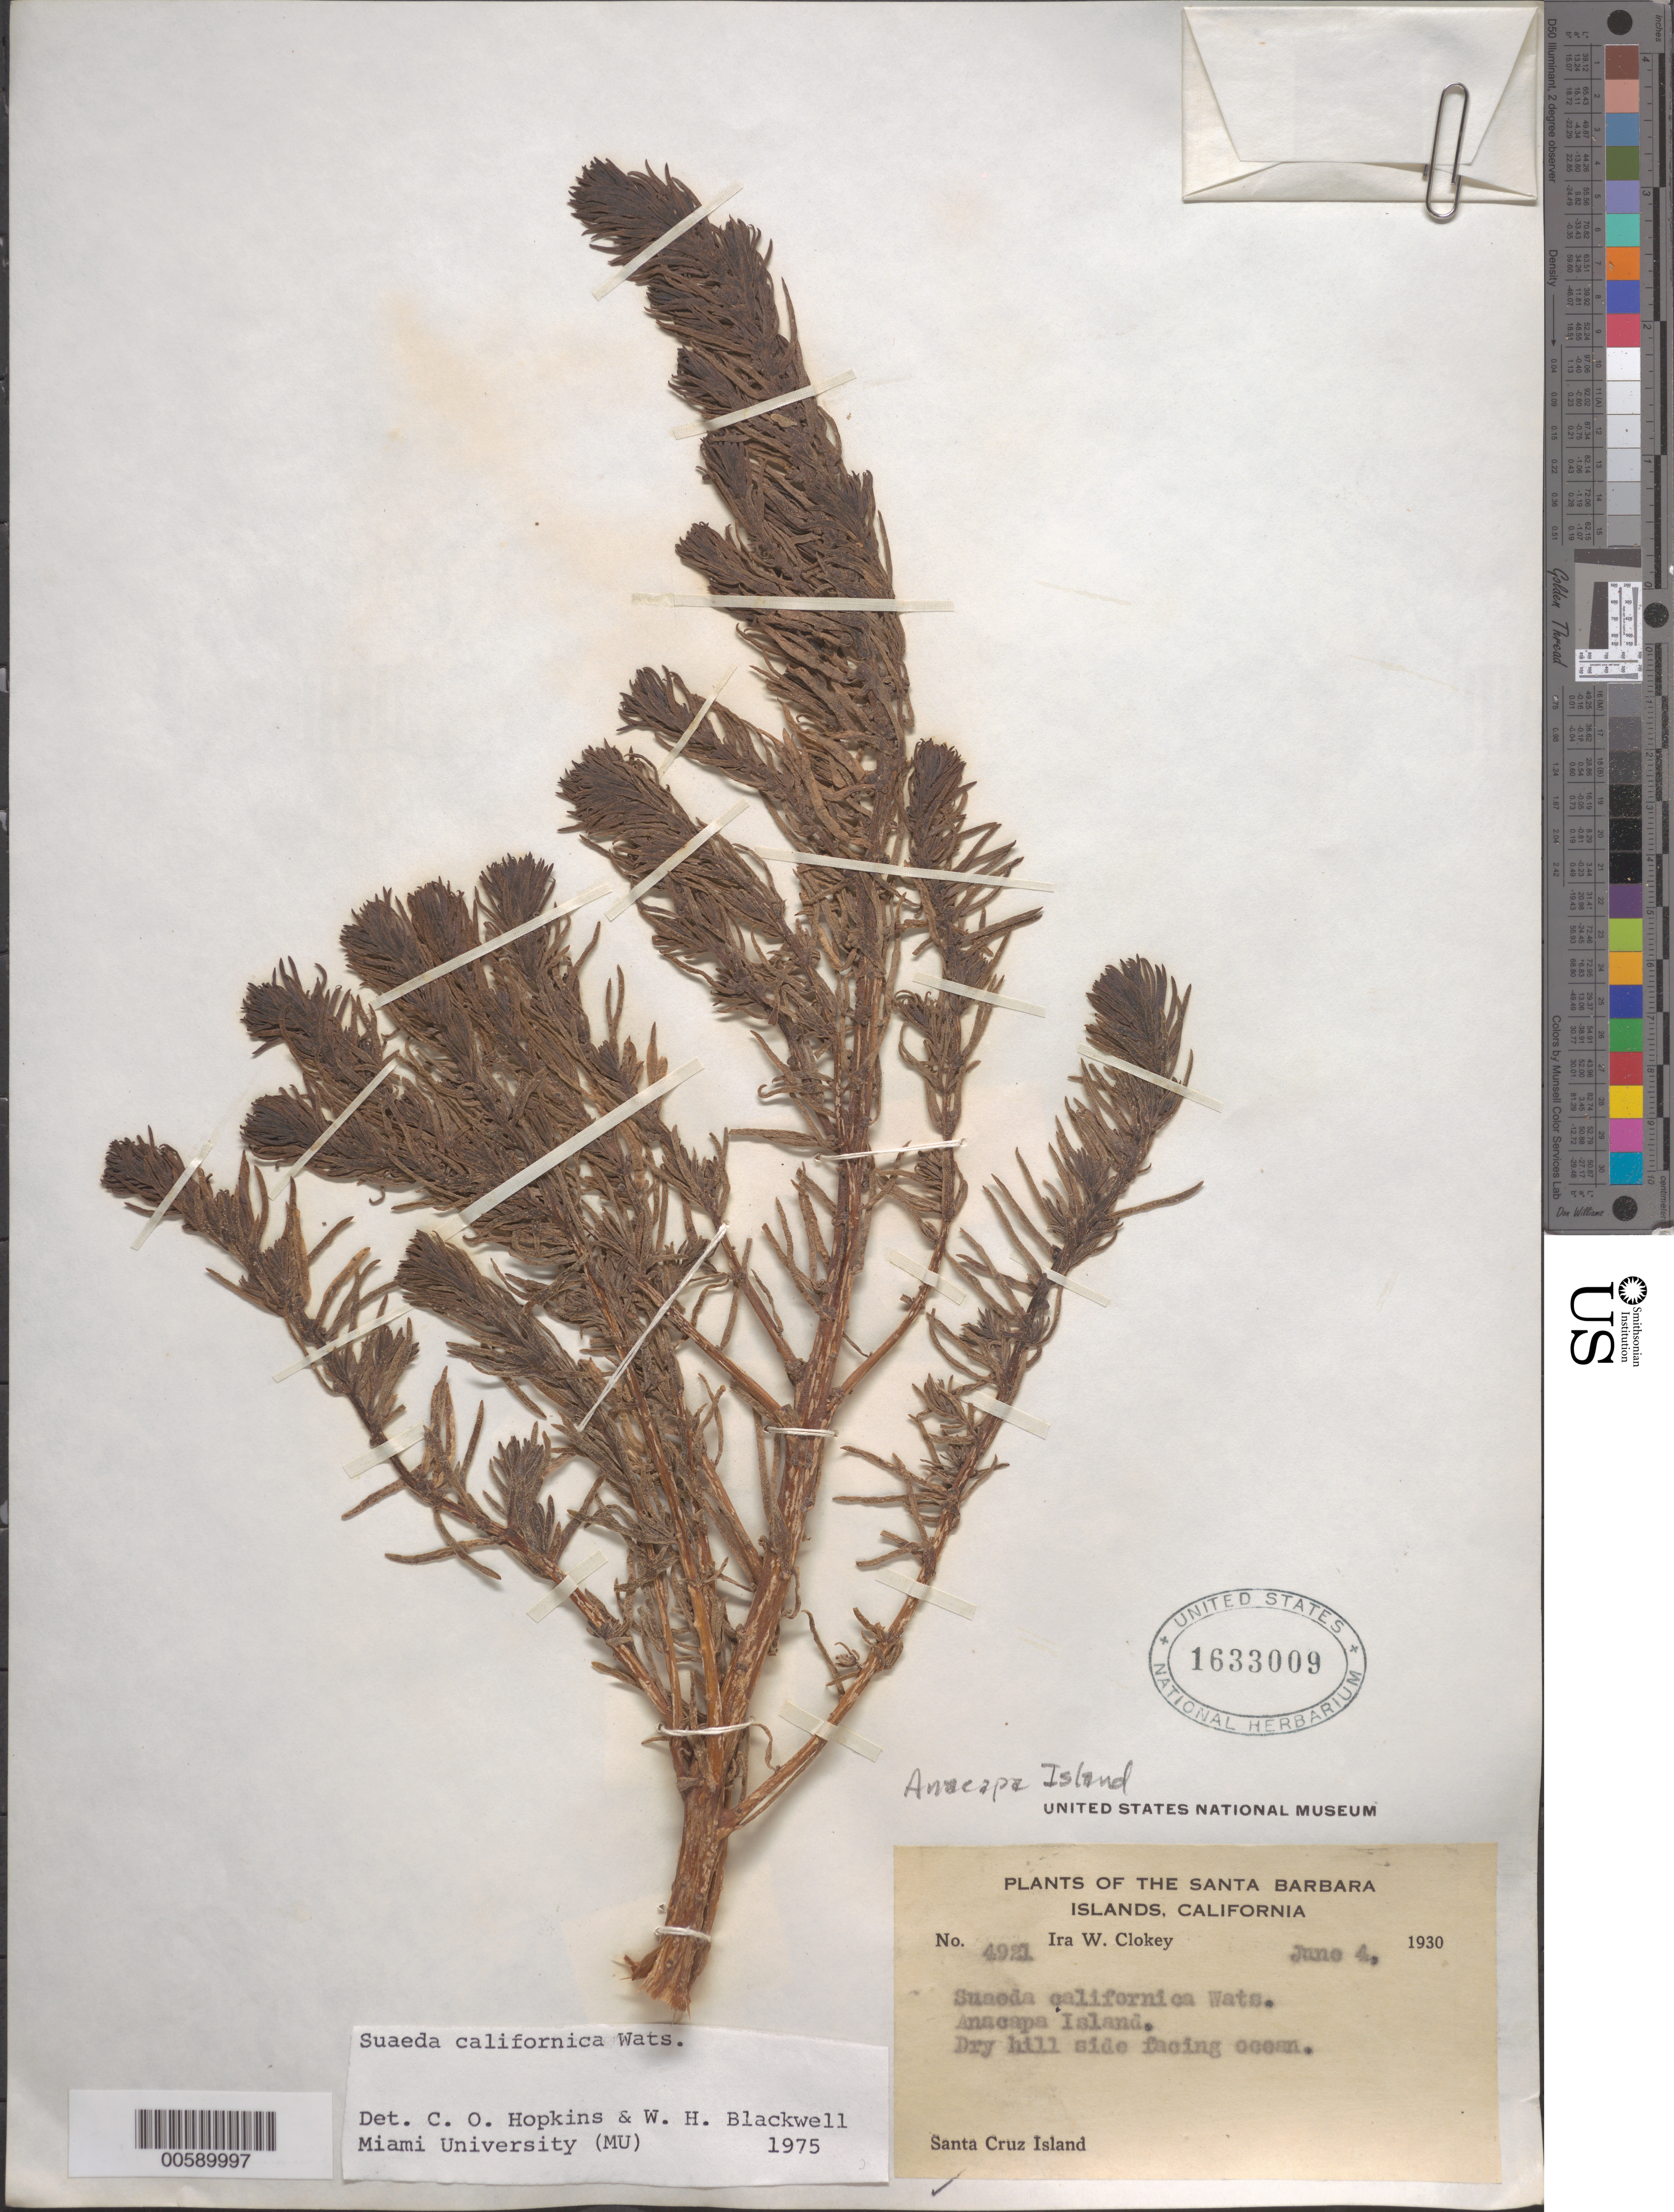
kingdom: Plantae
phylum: Tracheophyta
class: Magnoliopsida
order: Caryophyllales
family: Amaranthaceae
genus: Suaeda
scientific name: Suaeda californica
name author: S. Watson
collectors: I. W. Clokey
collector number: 4921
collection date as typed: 04 Jun 1930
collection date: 1930-06-04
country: United States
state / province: California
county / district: Santa Barbara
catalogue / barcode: US 1633009